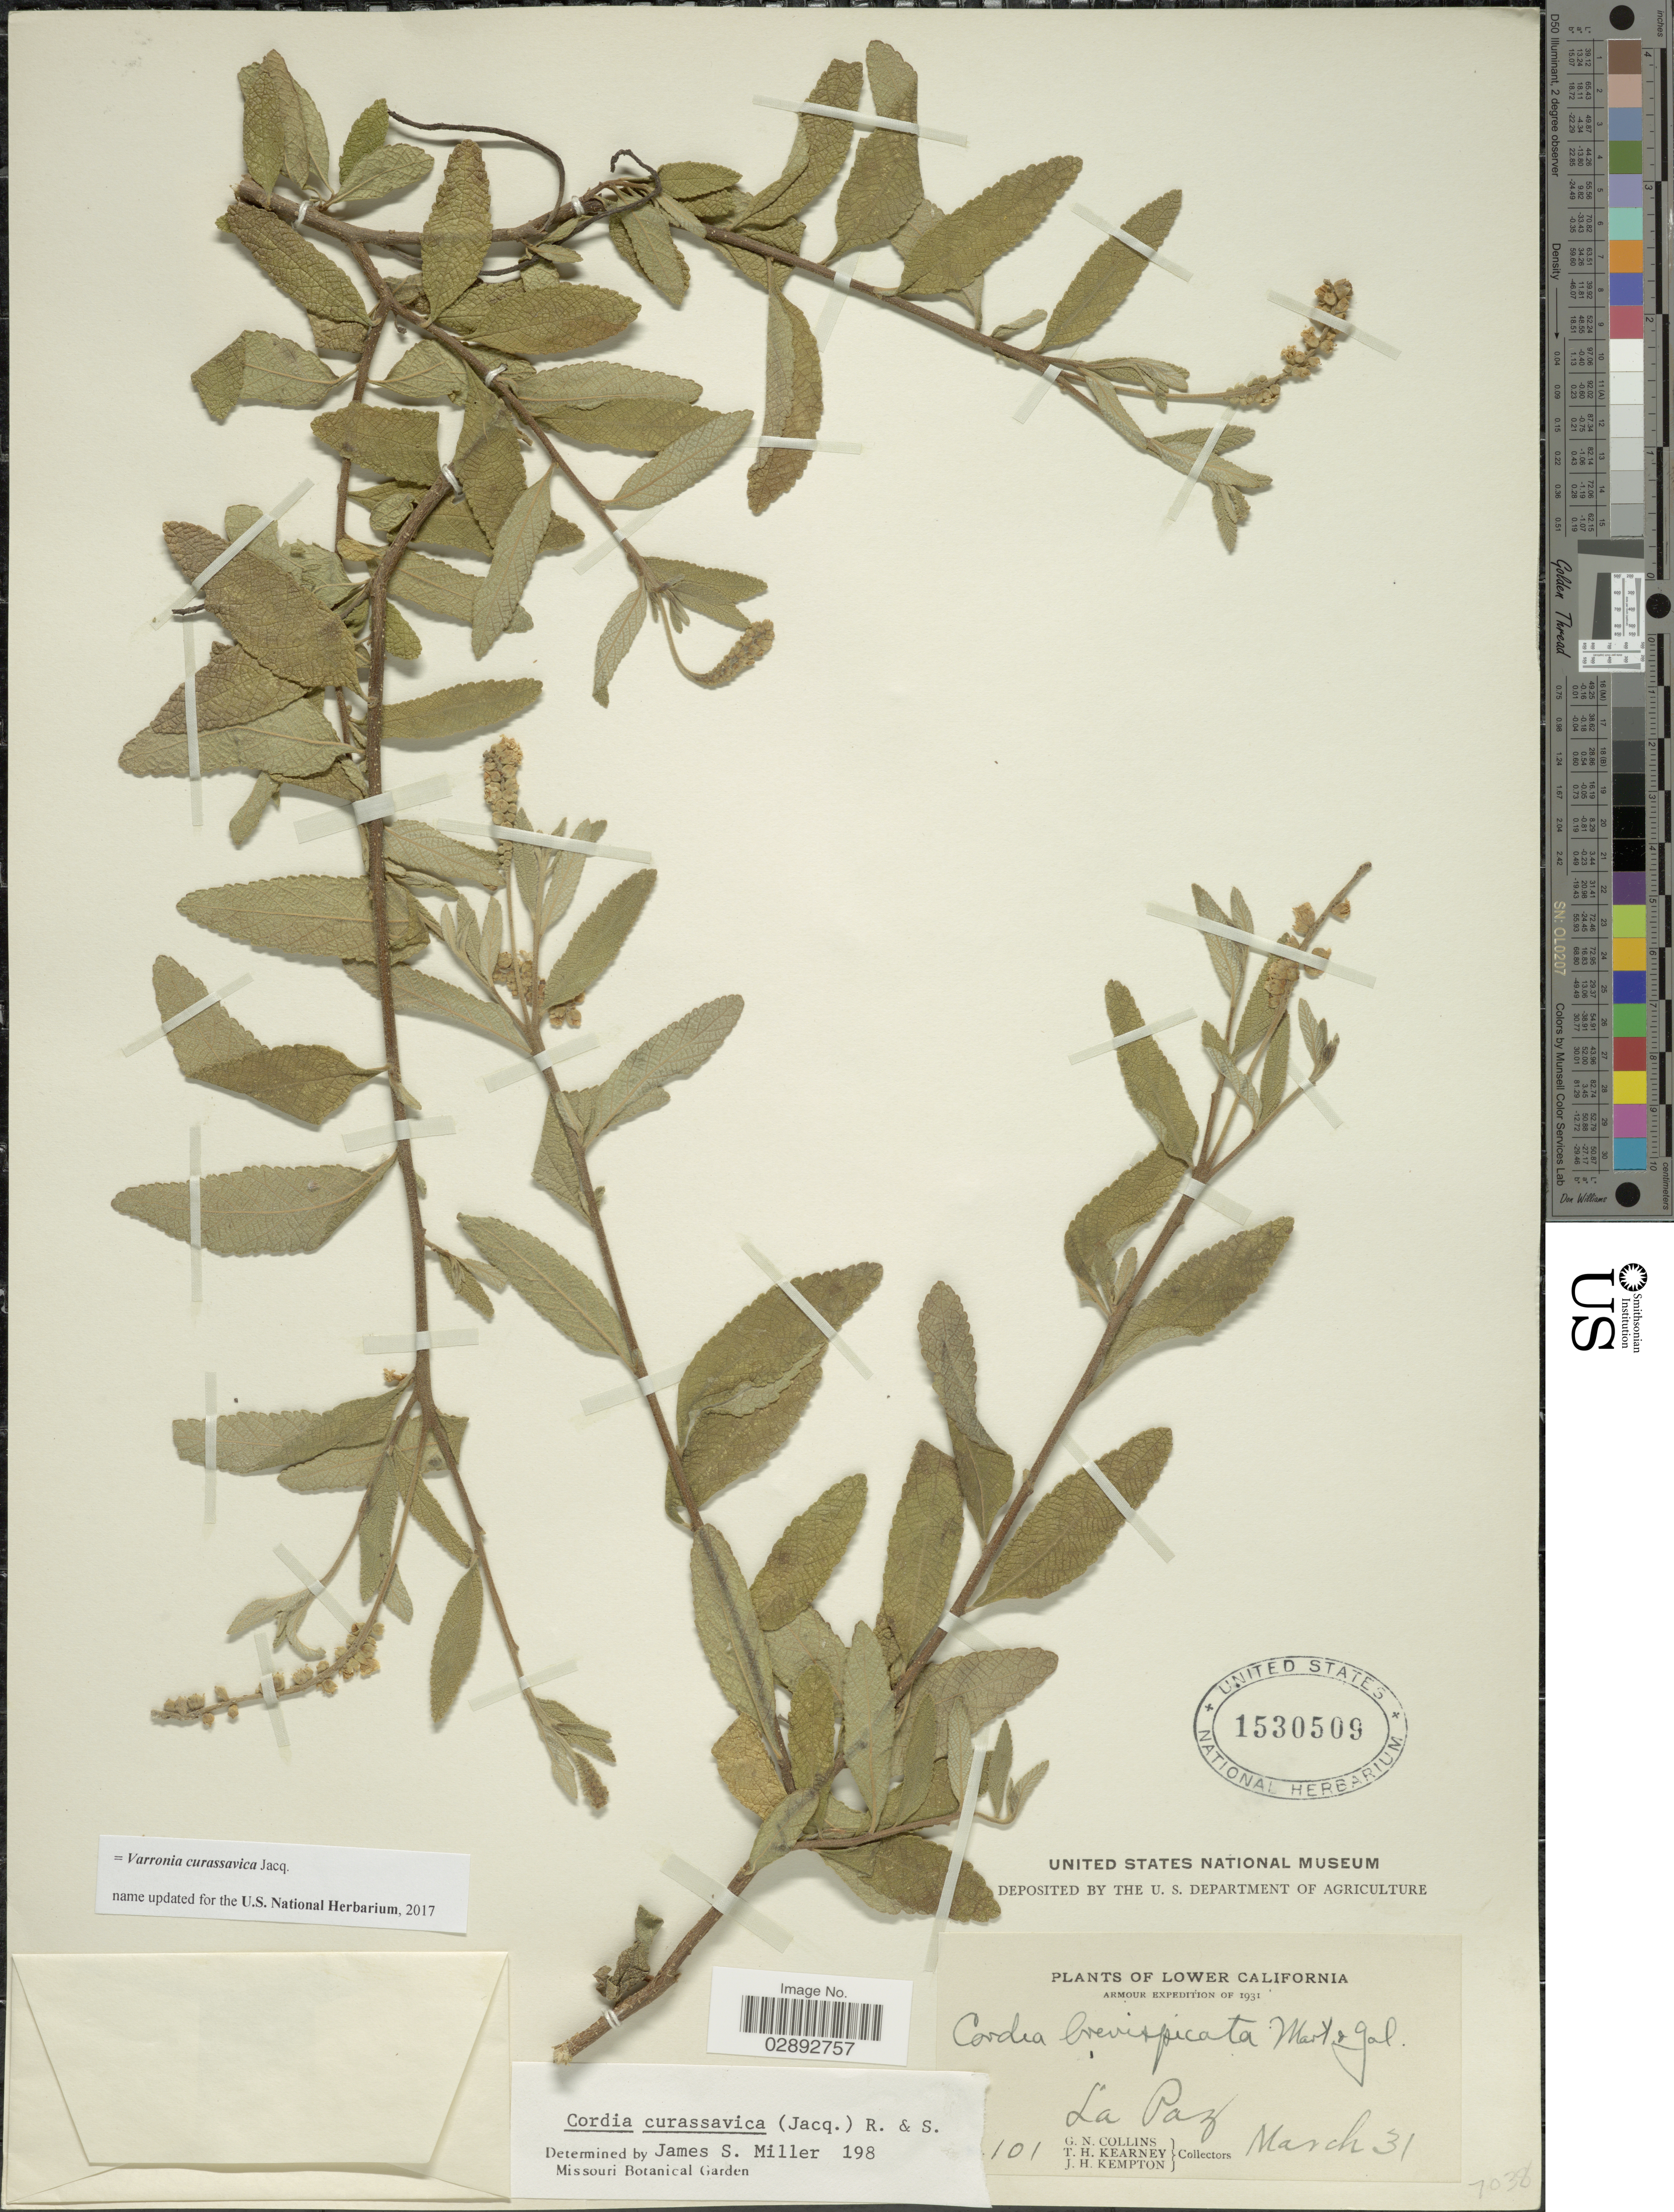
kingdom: Plantae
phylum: Tracheophyta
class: Magnoliopsida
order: Boraginales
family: Cordiaceae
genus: Varronia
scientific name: Varronia curassavica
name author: Jacq.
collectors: G. Collins, T. H. Kearney & J. H. Kempton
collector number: !101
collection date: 1931-03-31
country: Mexico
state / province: Baja California Sur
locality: Lower California. Armour. La Paz.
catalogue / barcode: US 1530509